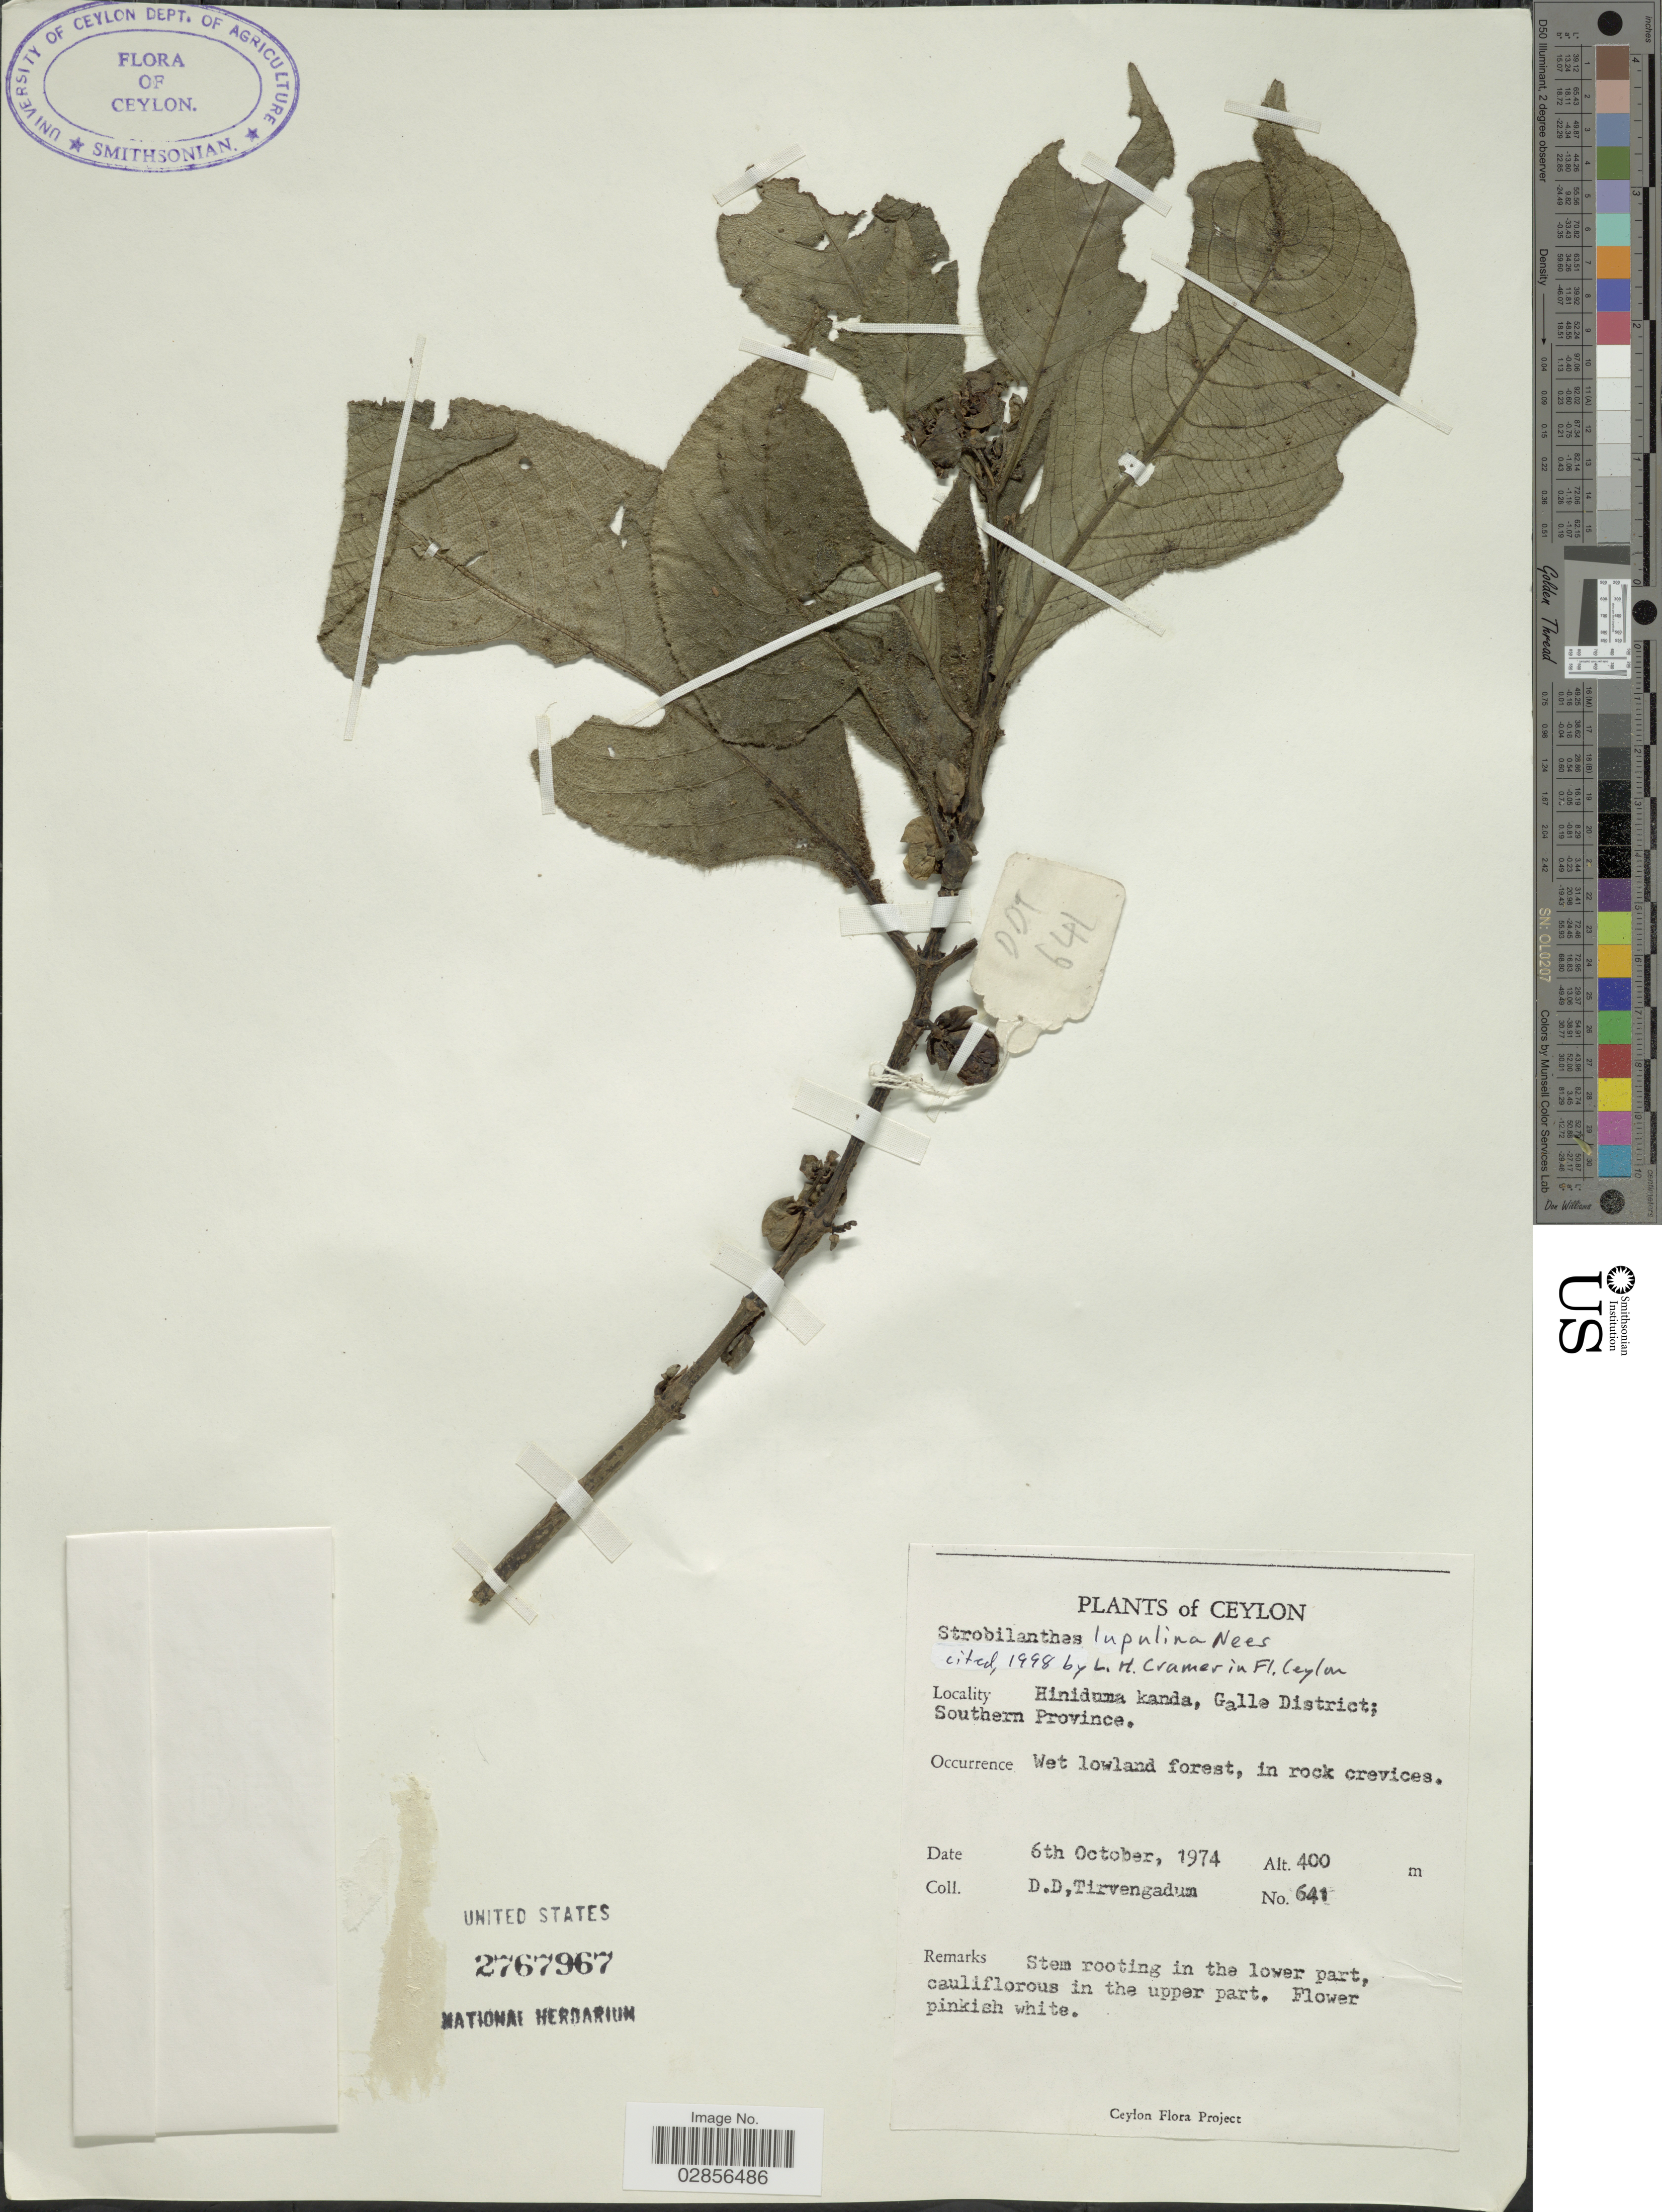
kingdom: Plantae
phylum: Tracheophyta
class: Magnoliopsida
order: Lamiales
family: Acanthaceae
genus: Strobilanthes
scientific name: Strobilanthes lupulina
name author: Nees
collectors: D. Tirvengadum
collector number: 641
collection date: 1974-10-06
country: Sri Lanka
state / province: Southern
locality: Ceylon. Hiniduma kanda, Galle District.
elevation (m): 400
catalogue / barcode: US 2767967